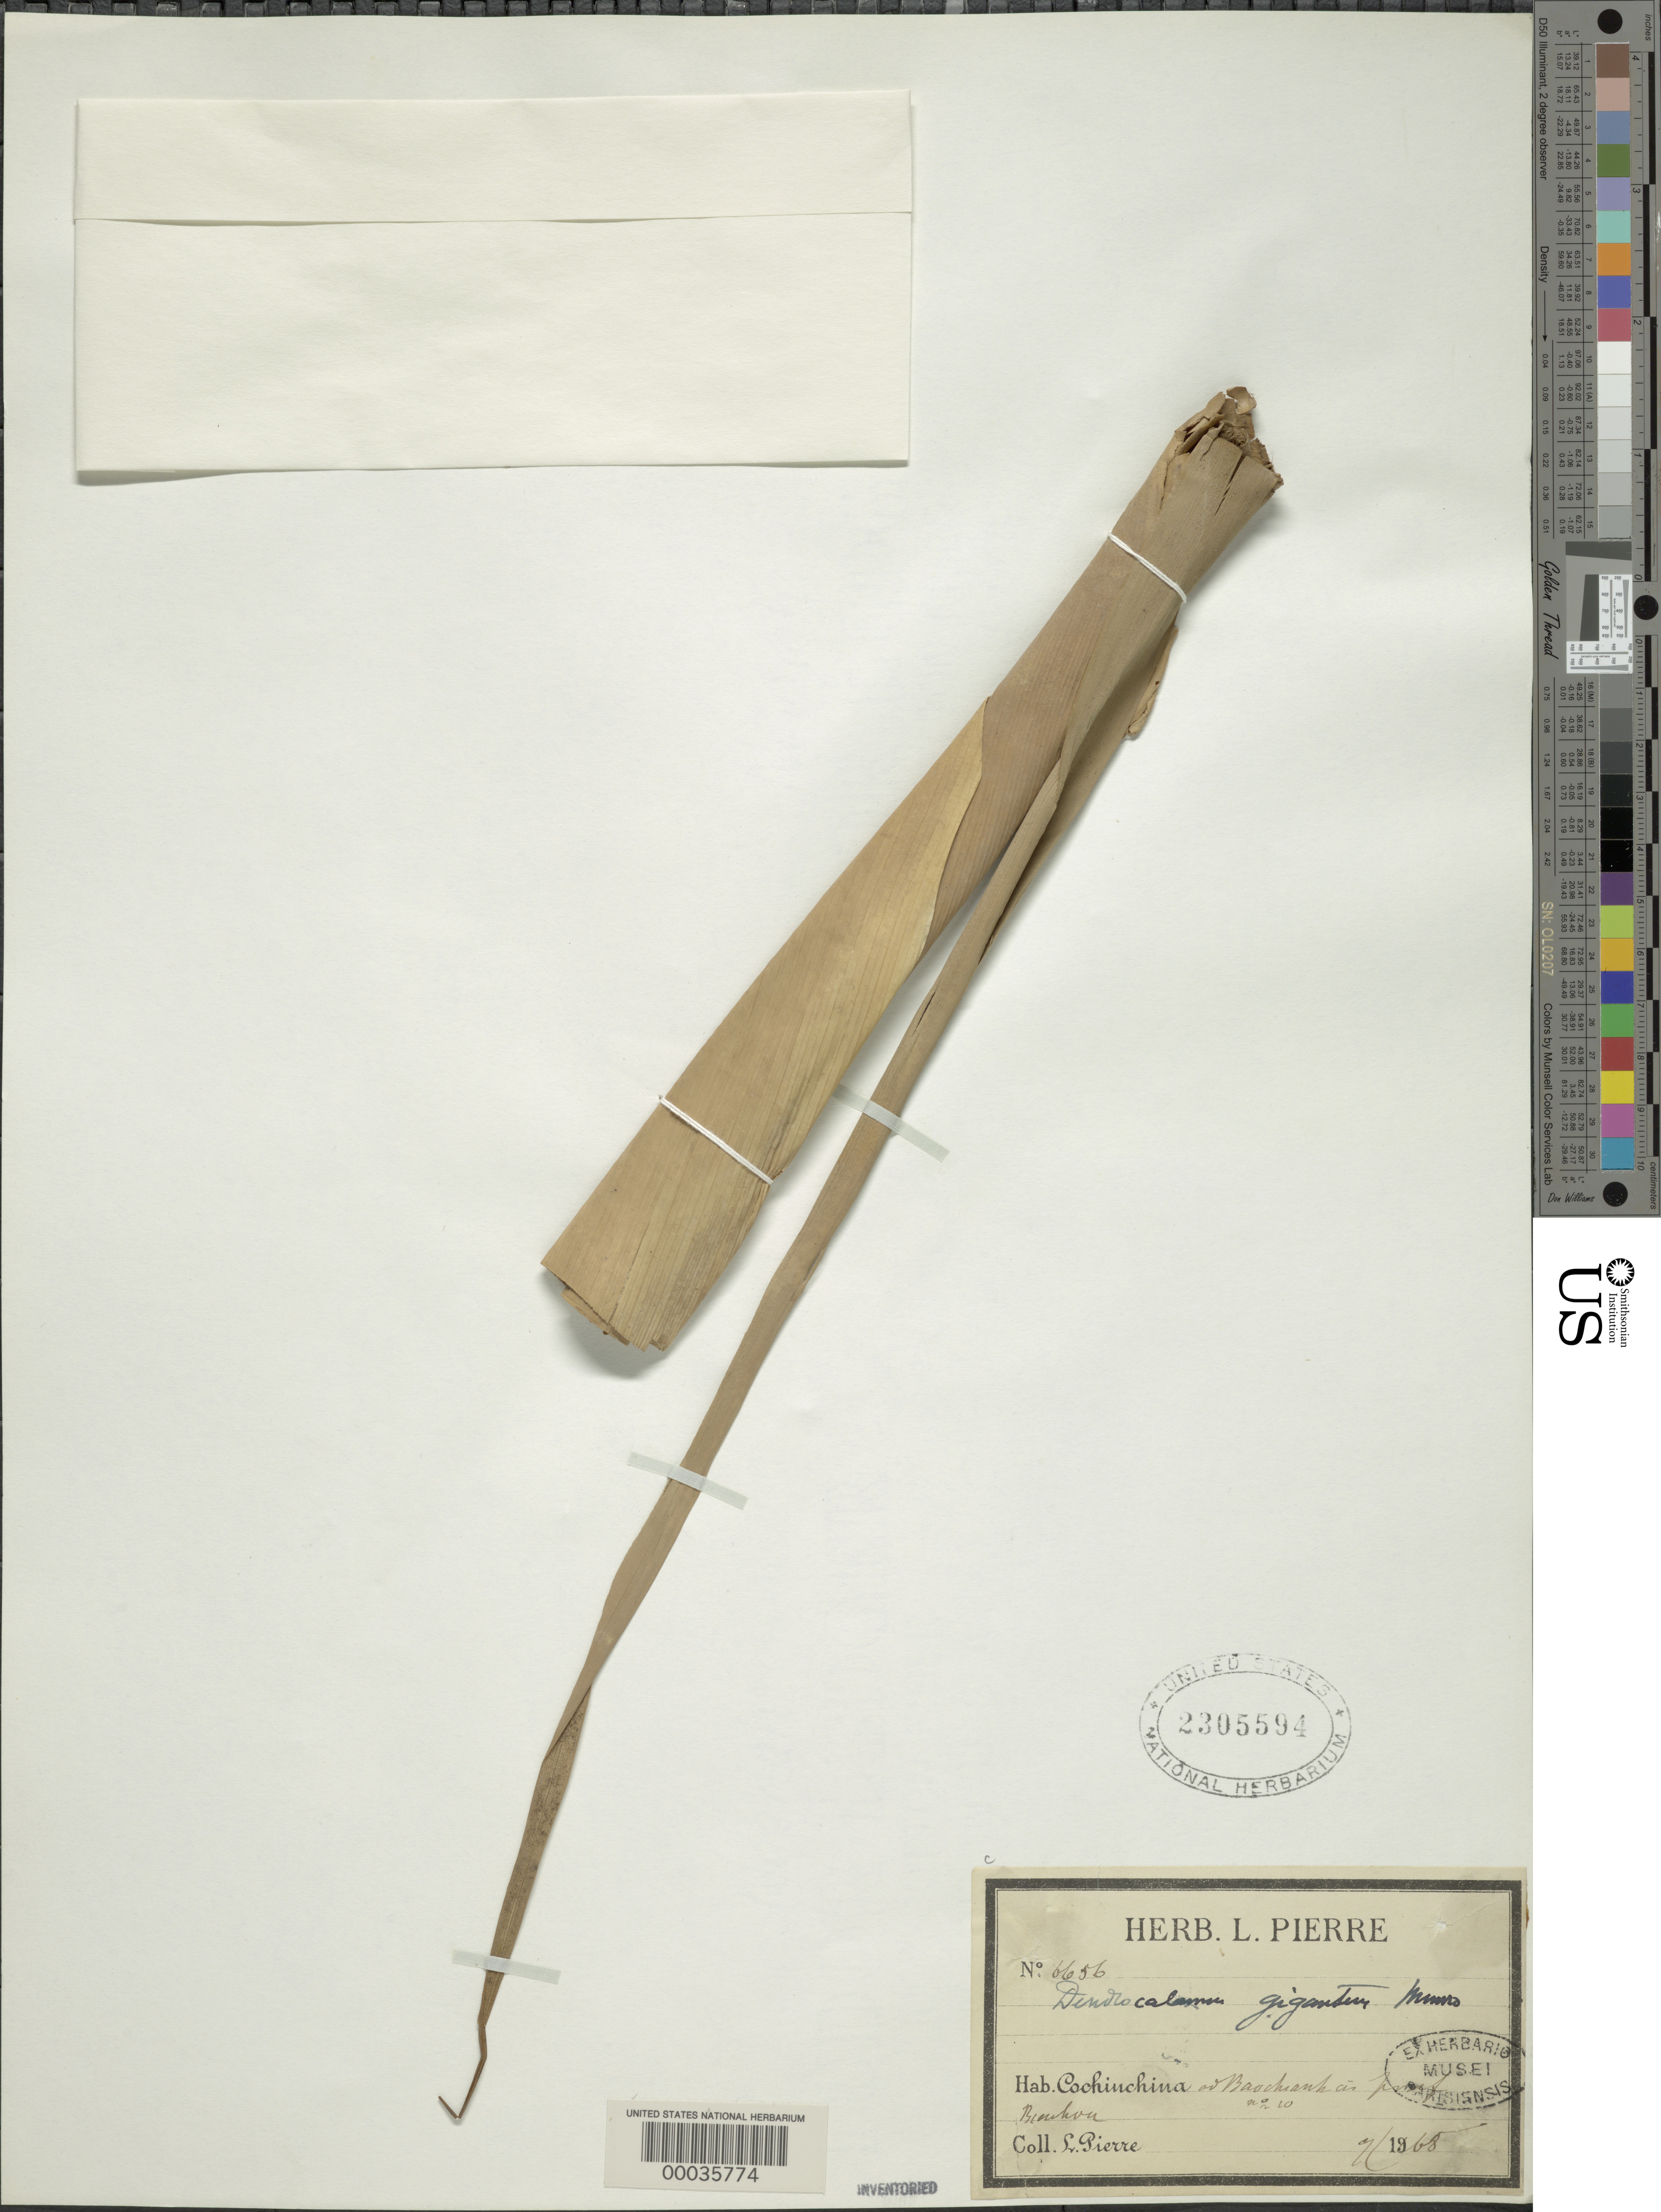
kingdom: Plantae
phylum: Tracheophyta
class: Liliopsida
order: Poales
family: Poaceae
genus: Dendrocalamus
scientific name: Dendrocalamus giganteus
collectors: J. Pierre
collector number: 6656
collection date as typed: Sep 1908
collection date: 1908-09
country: Vietnam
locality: Cochinchina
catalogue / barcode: US 2305594